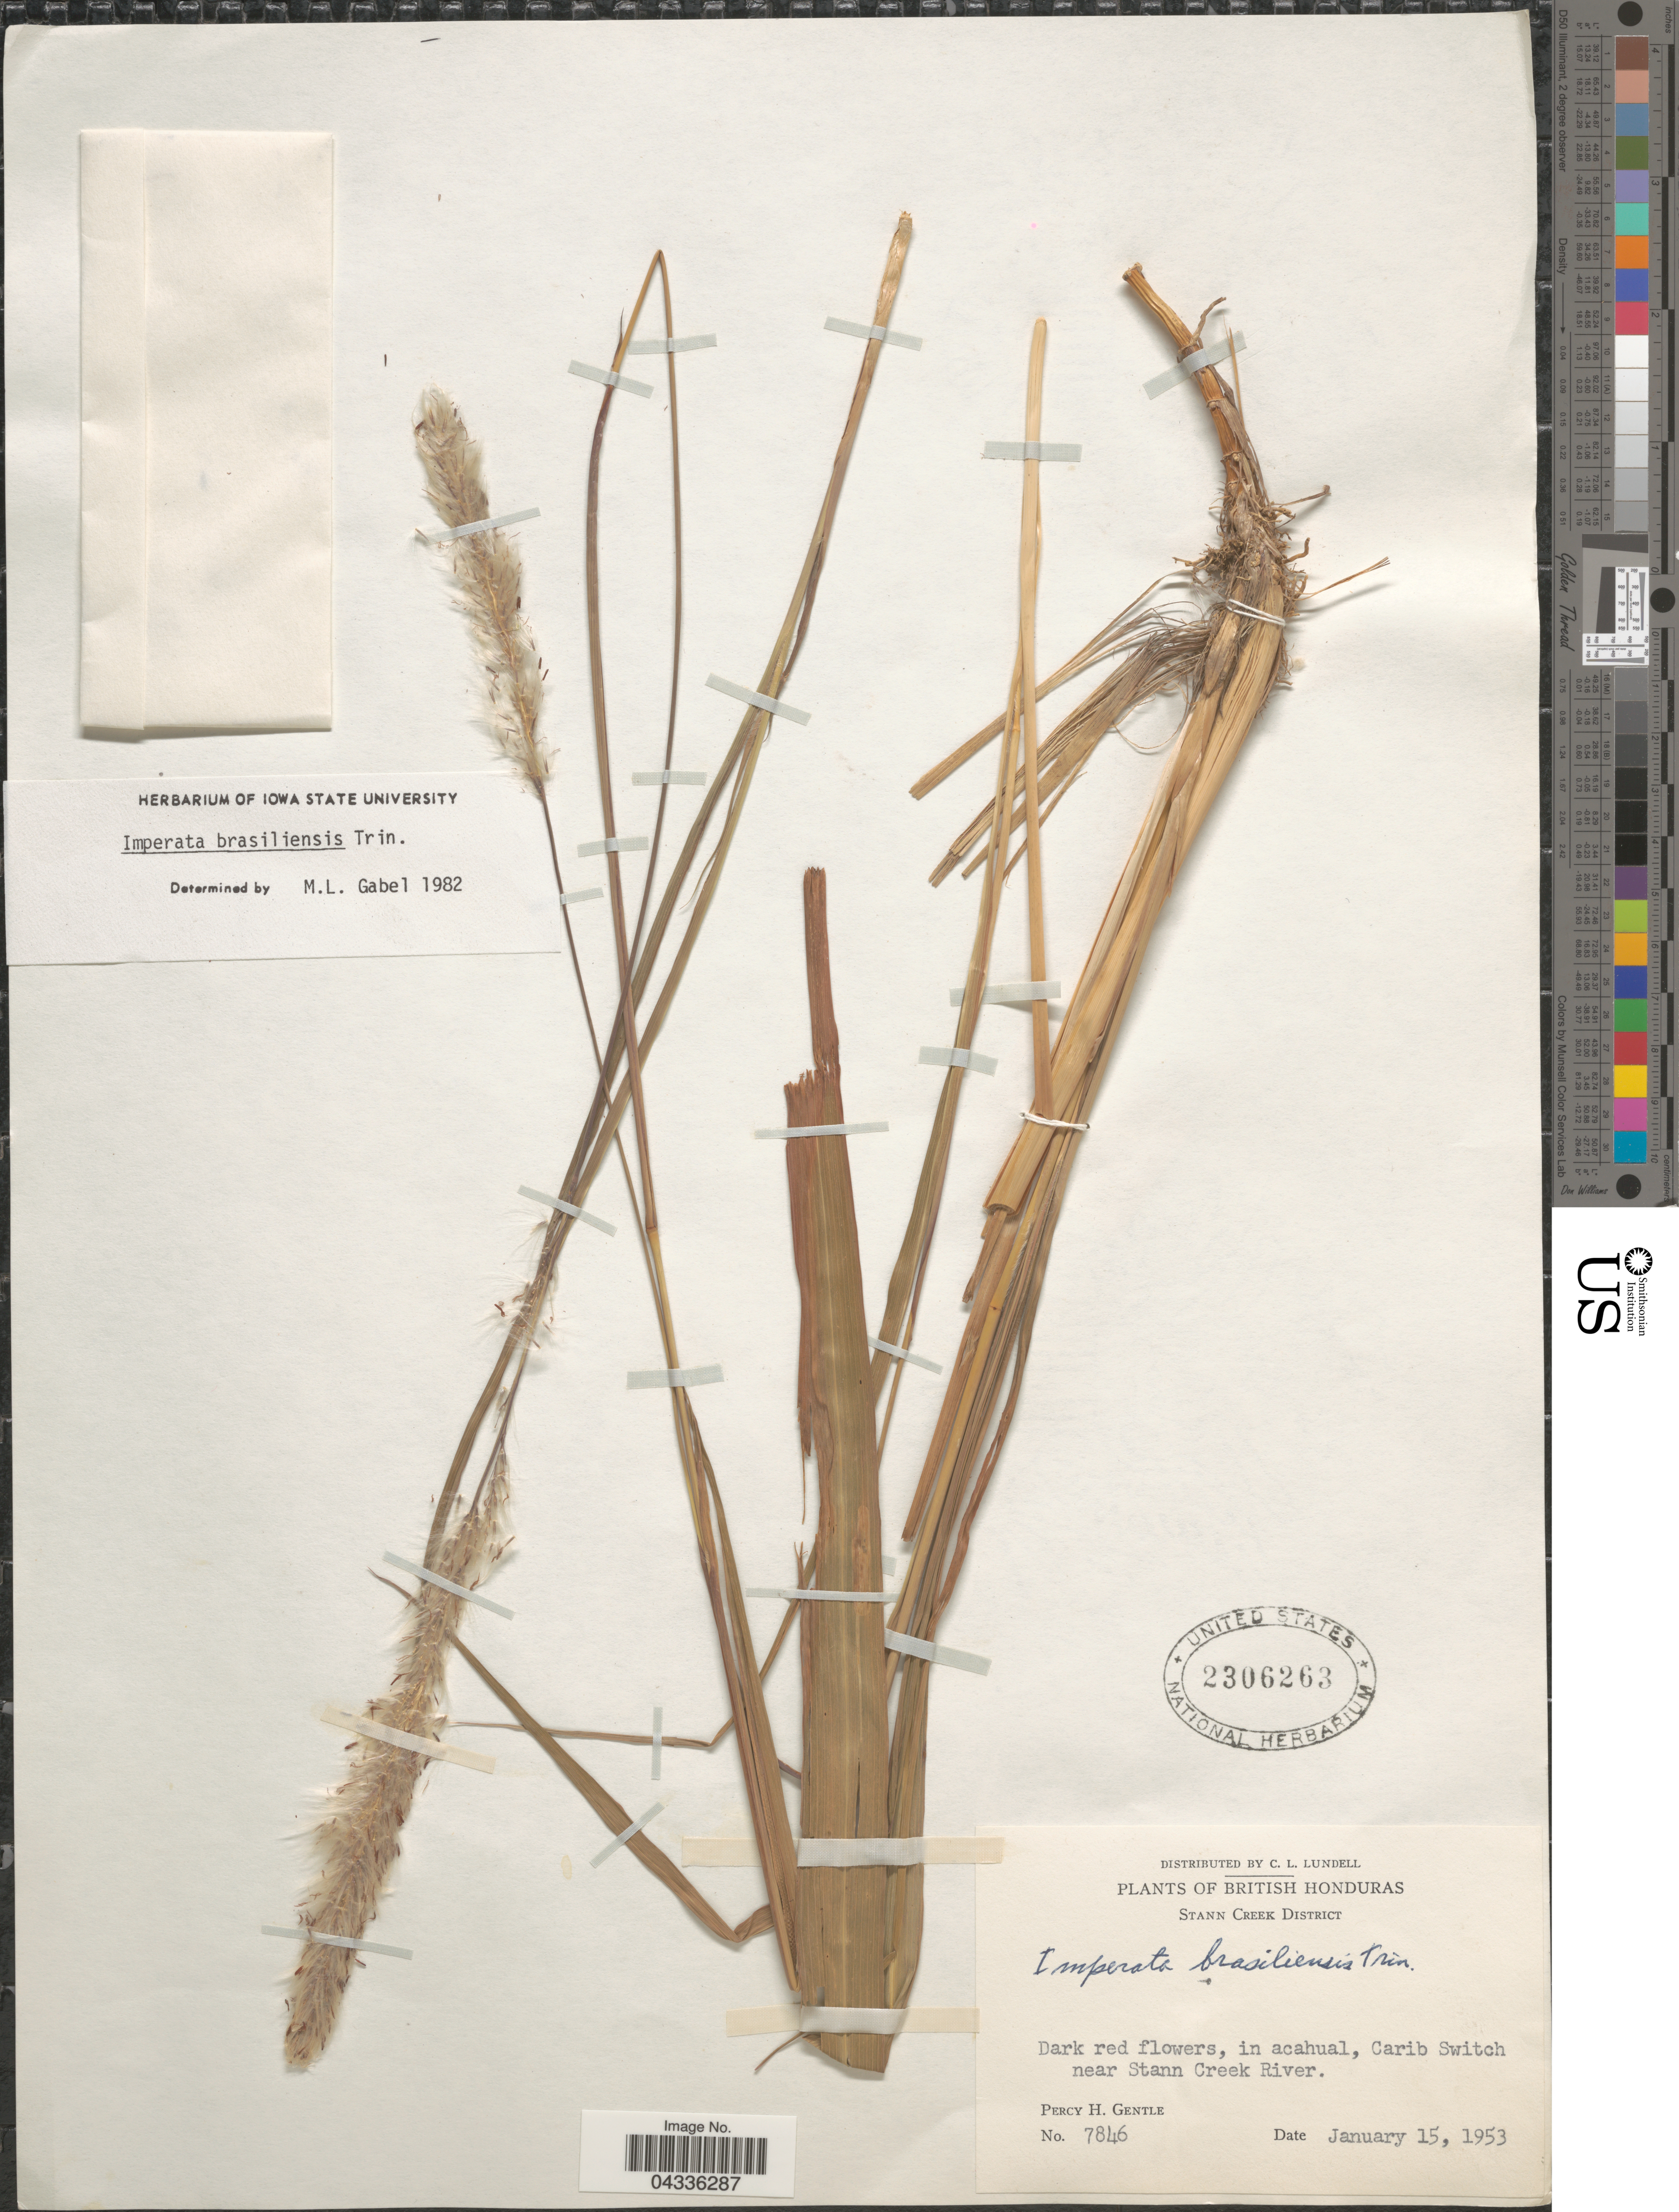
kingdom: Plantae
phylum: Tracheophyta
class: Liliopsida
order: Poales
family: Poaceae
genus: Imperata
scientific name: Imperata brasiliensis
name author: Trin.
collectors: P. H. Gentle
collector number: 7846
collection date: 1953-01-15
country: Belize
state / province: Stann Creek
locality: Birtish Honduras. Stann Creek District. Carib Switch near Stann Creek River.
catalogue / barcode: US 2306263